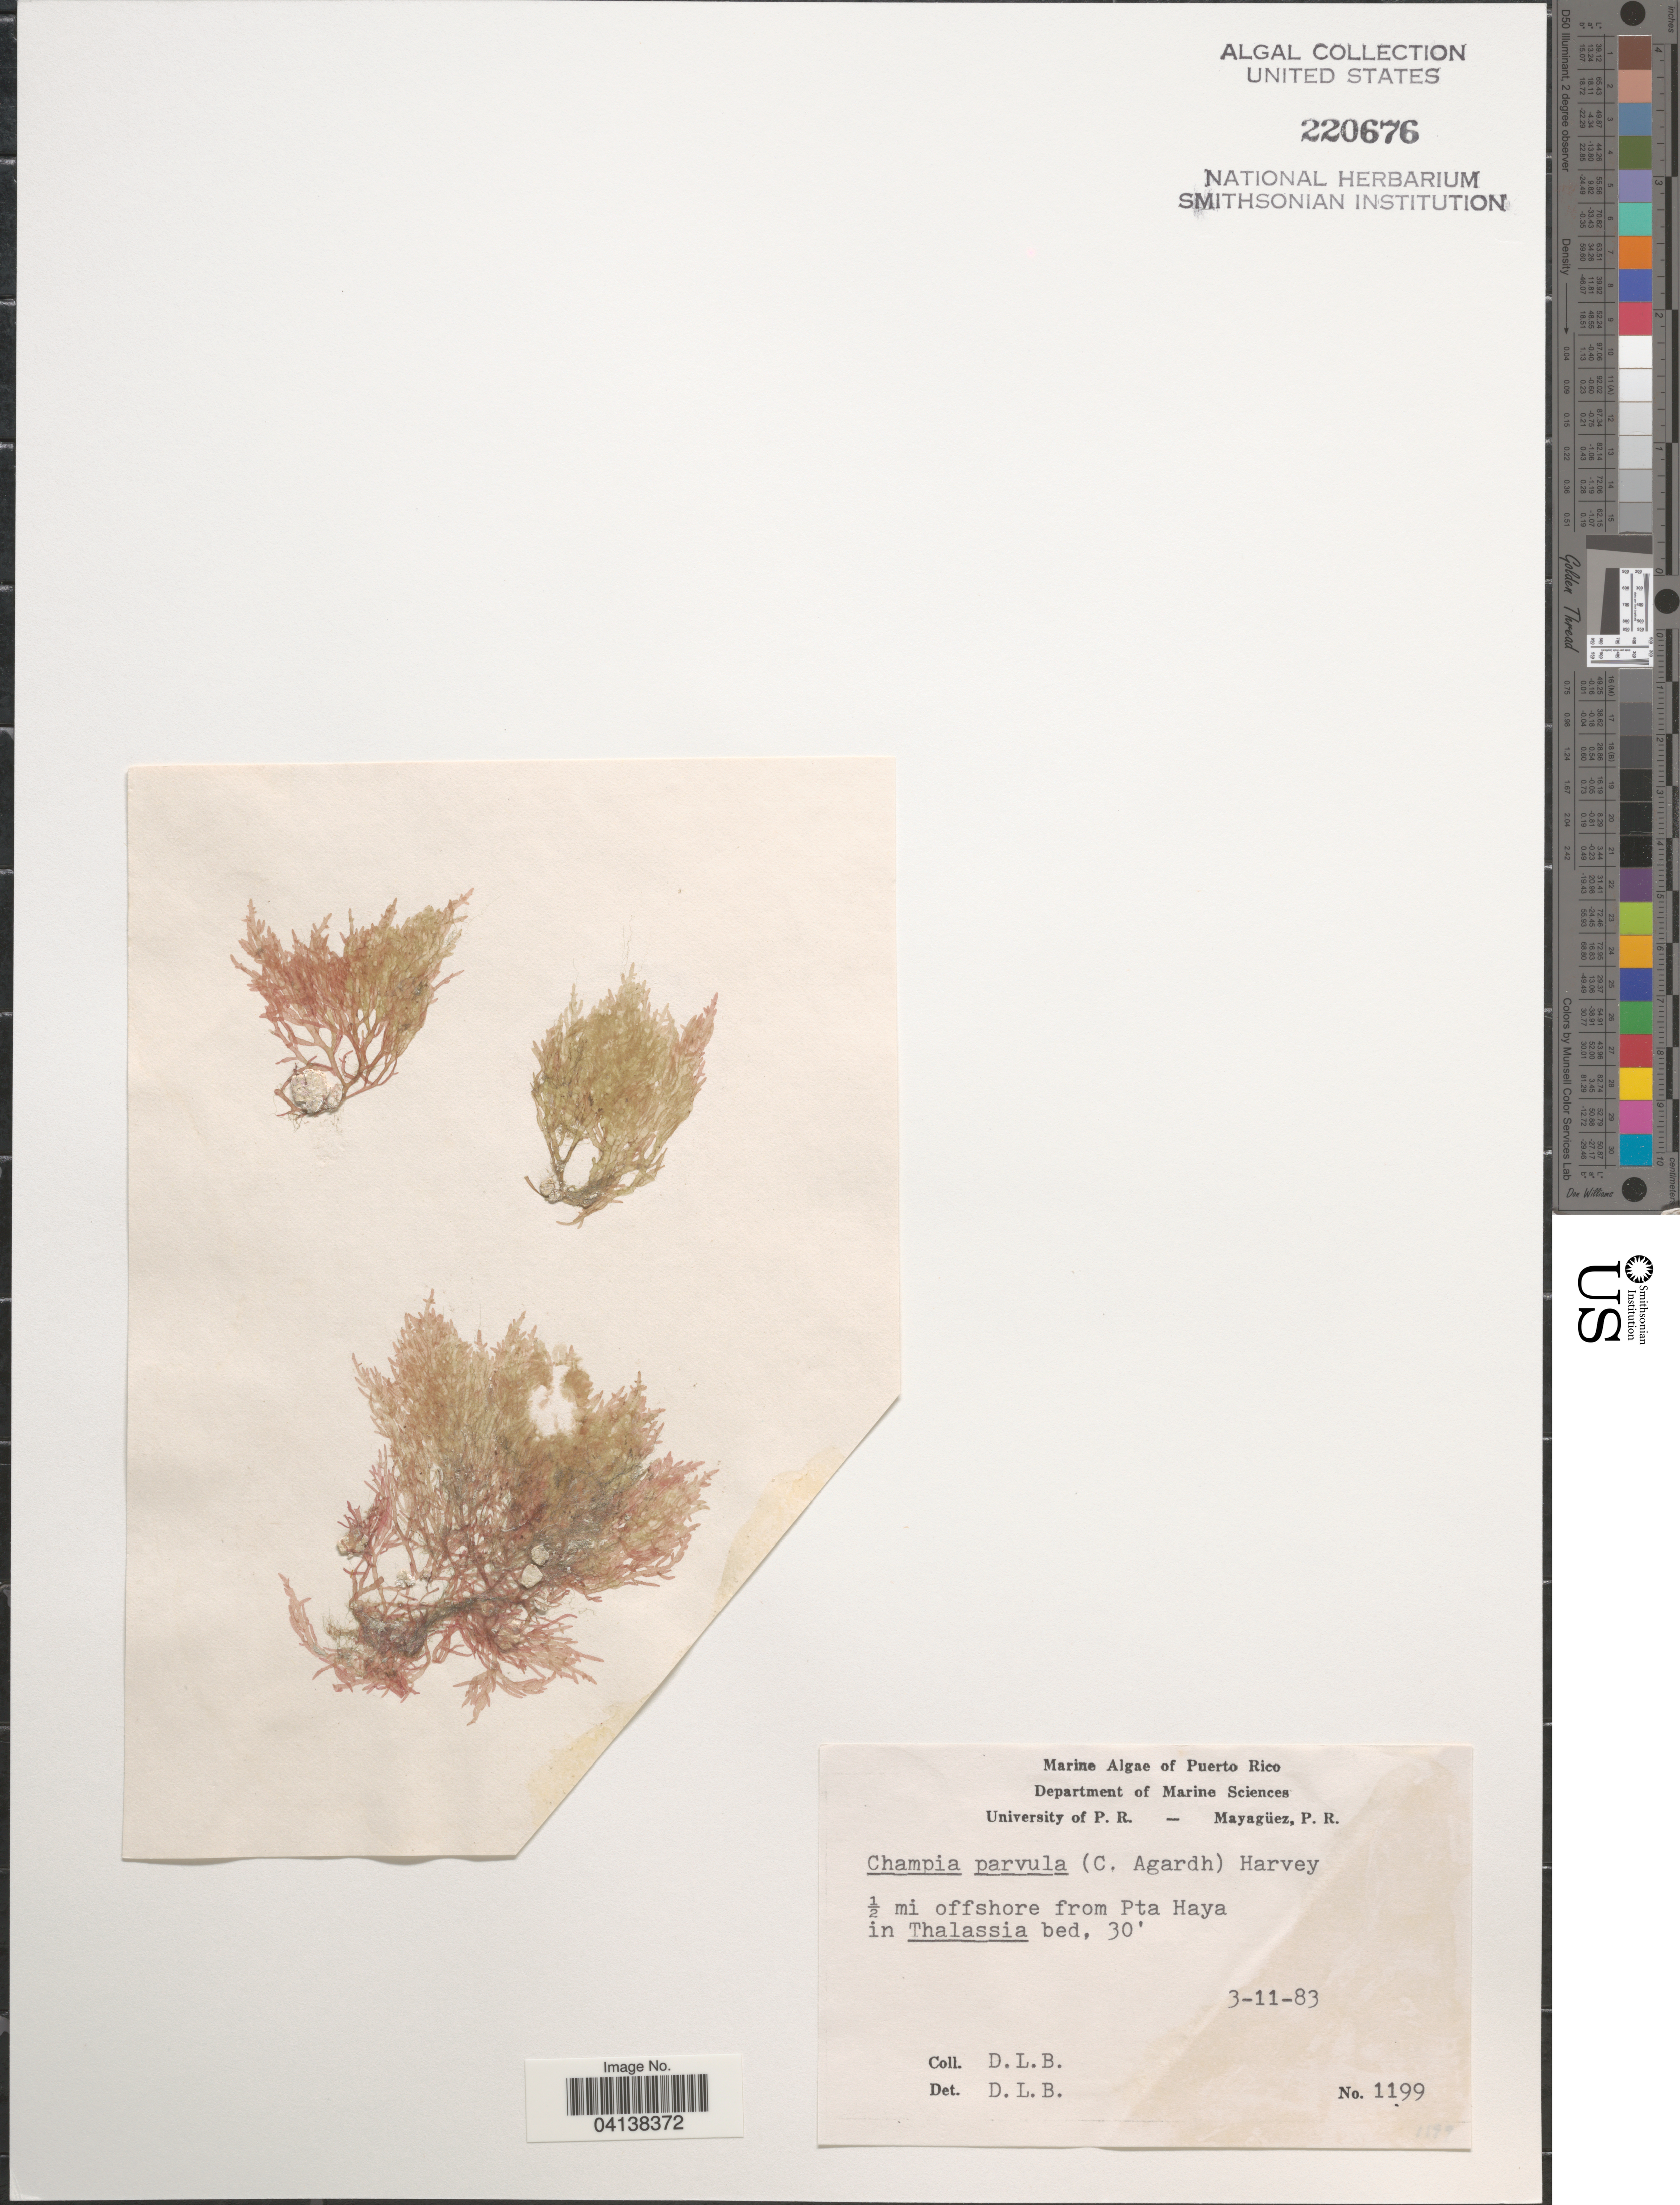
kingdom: Plantae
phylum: Rhodophyta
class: Florideophyceae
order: Rhodymeniales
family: Champiaceae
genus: Champia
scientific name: Champia parvula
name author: (C. Agardh) Harv.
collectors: D. L. B.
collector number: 1199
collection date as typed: Transcribed d/m/y: 3/11/83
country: Puerto Rico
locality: ½ mi offshore from Pta Haya.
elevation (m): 9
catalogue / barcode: US 220676